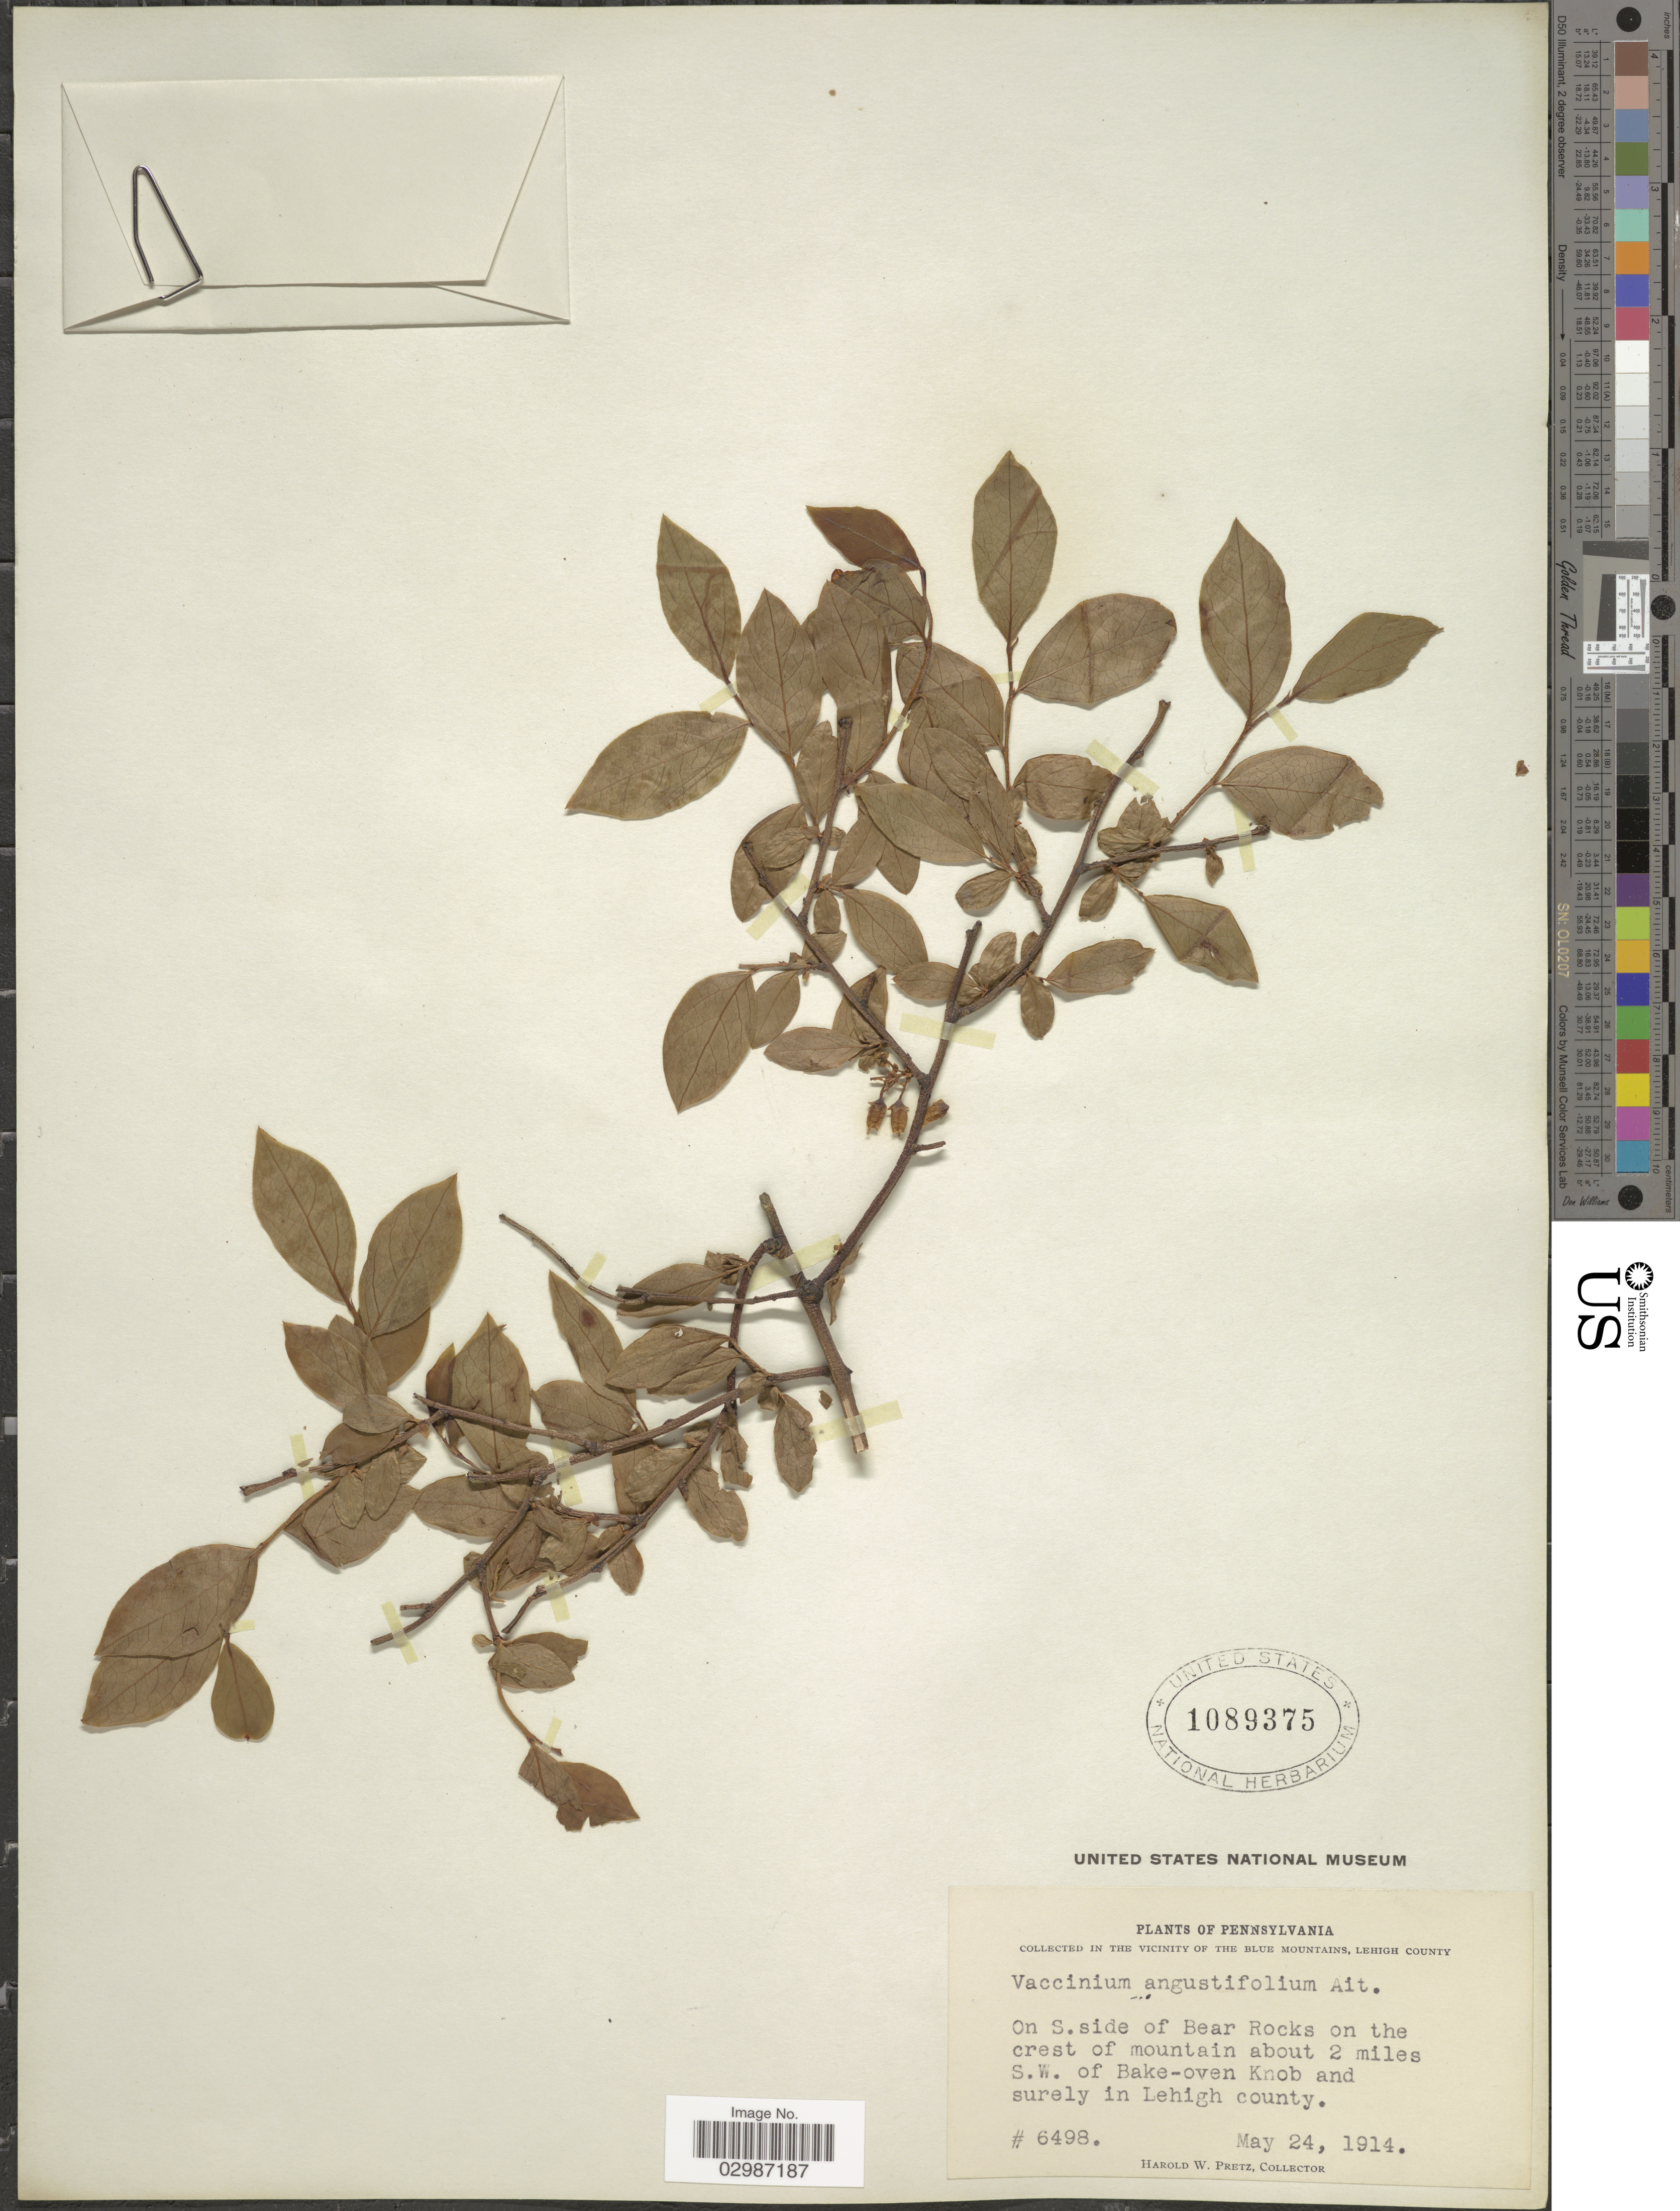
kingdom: Plantae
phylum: Tracheophyta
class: Magnoliopsida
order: Ericales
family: Ericaceae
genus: Vaccinium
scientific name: Vaccinium angustifolium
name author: Aiton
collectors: H. W. Pretz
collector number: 6498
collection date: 1914-05-24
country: United States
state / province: Pennsylvania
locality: In the vicinity of the Blue Mountains, Lehigh County. On S. side of Bear Rocks on the crest of mountain about 2 miles S.W. of Bake-oven Knob and surely in Lehigh county.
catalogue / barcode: US 1089375